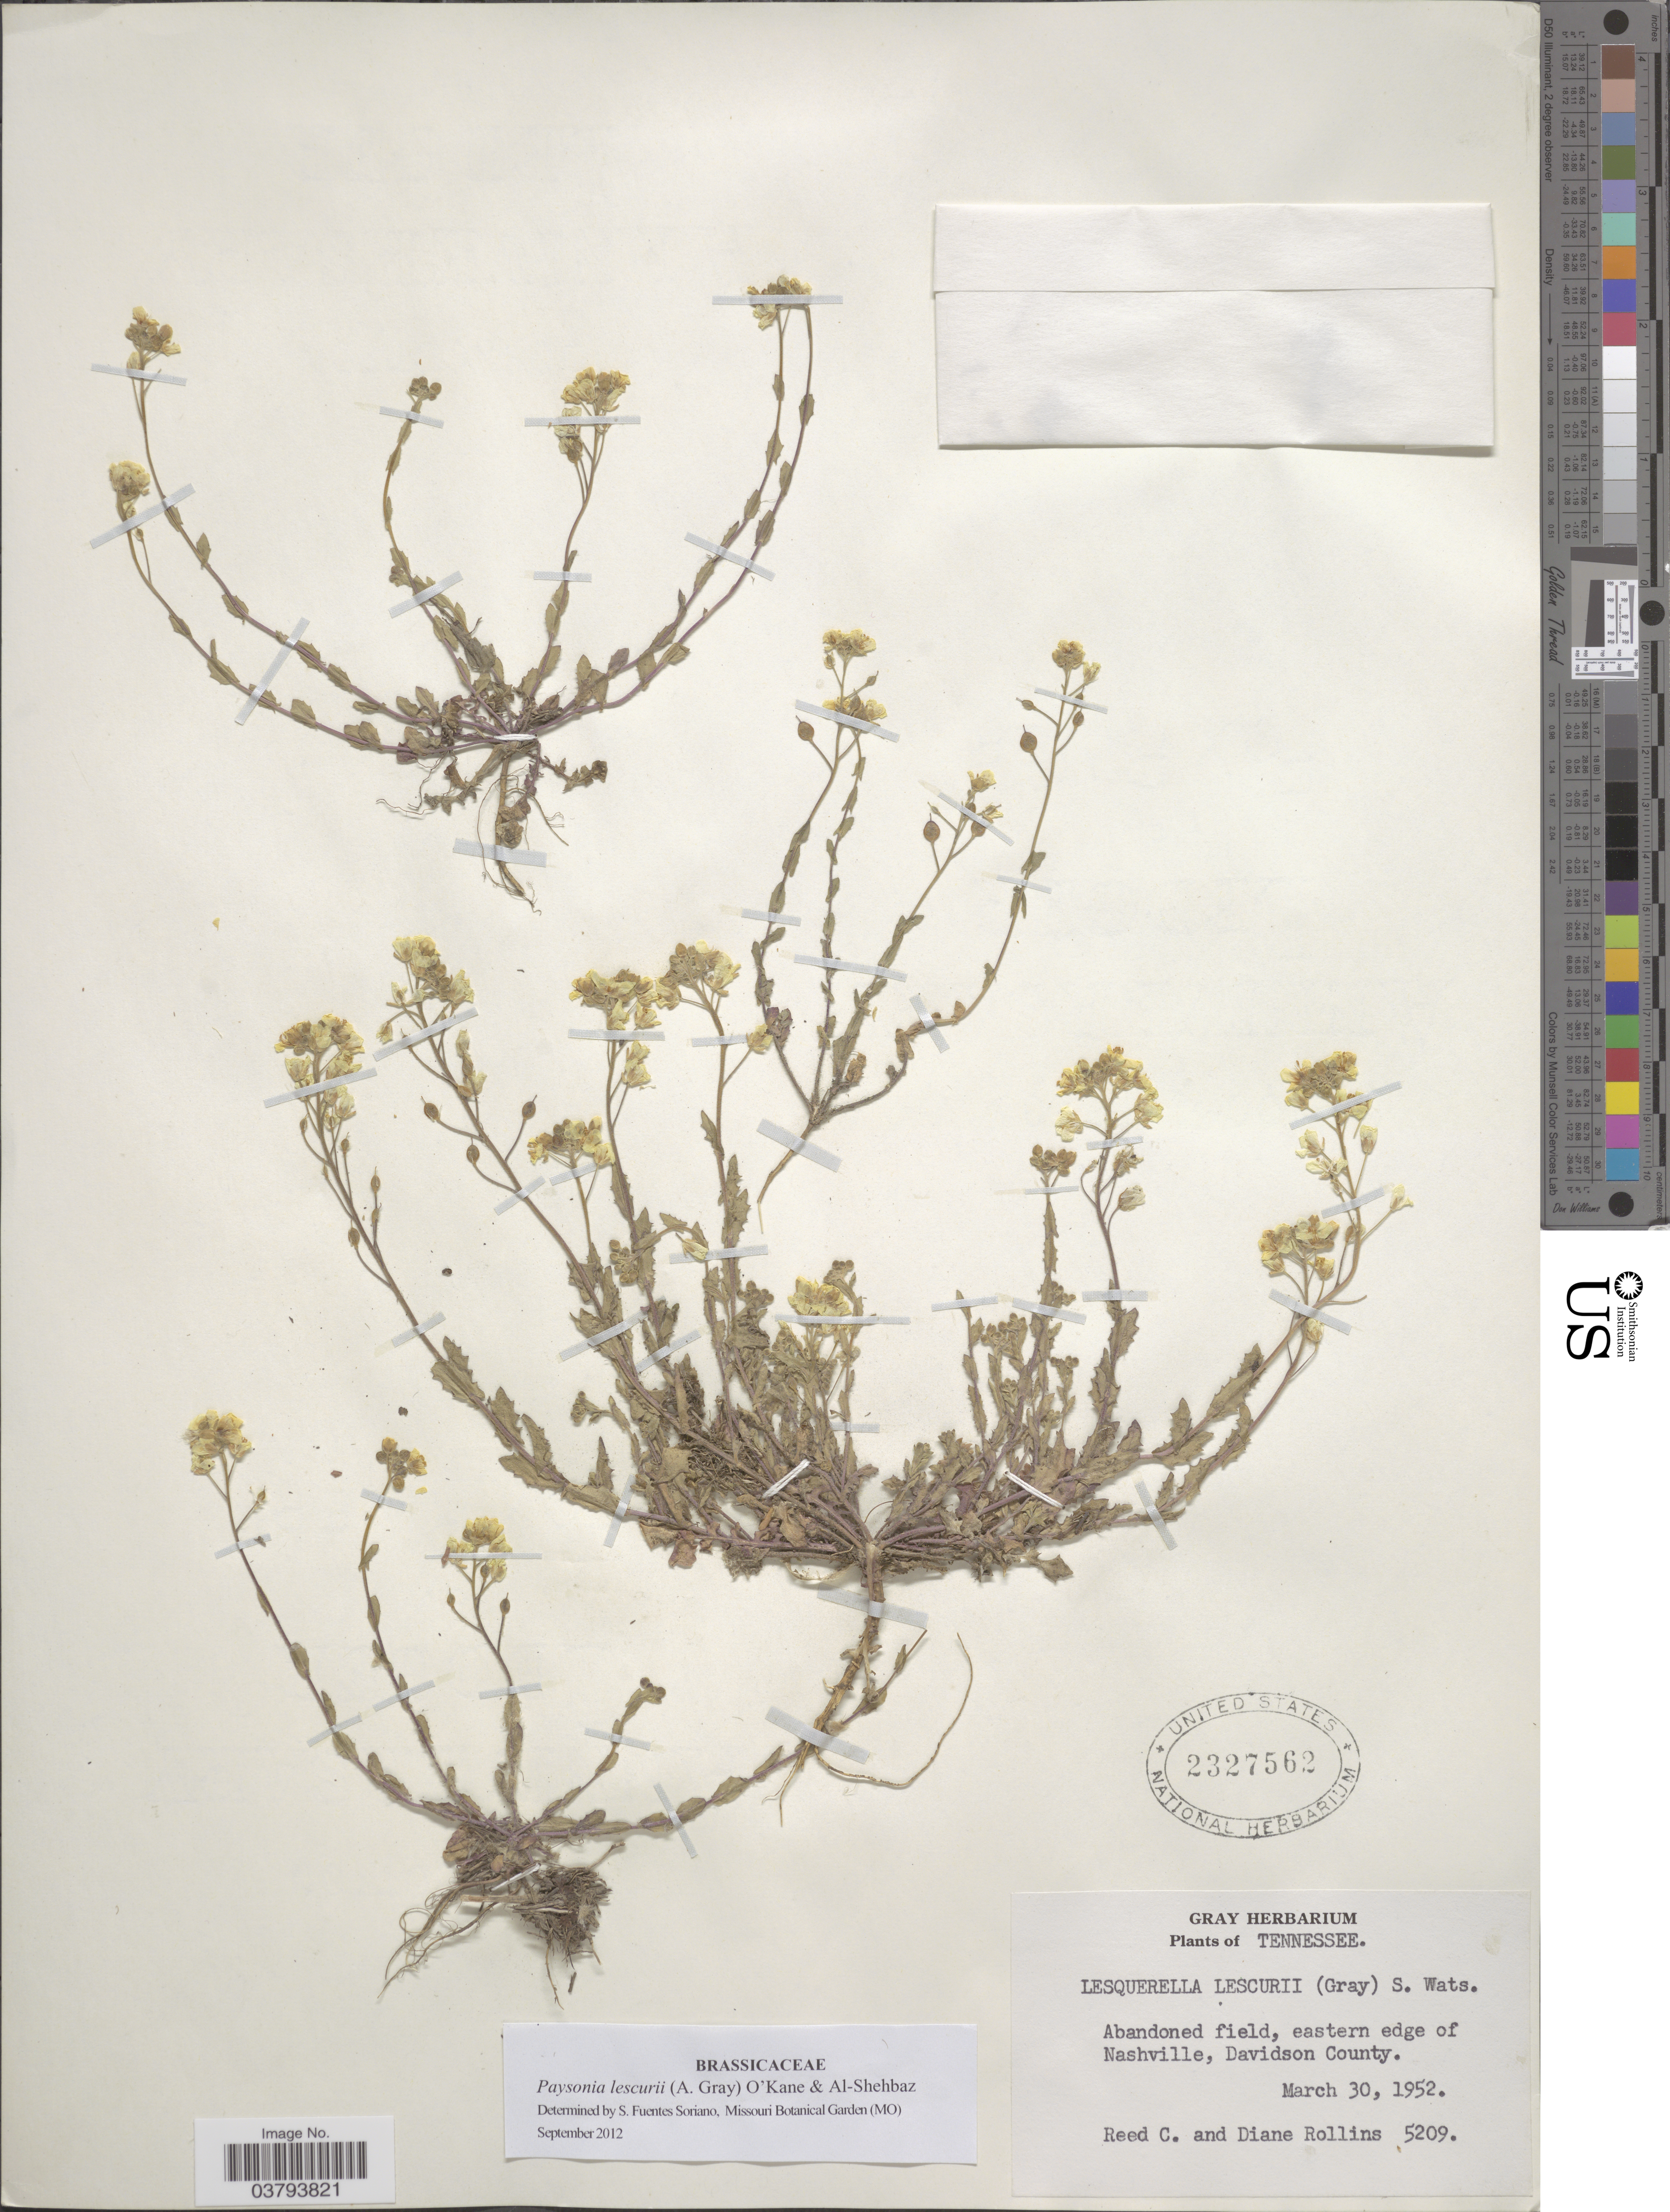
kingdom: Plantae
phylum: Tracheophyta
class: Magnoliopsida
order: Brassicales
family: Brassicaceae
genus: Lesquerella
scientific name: Lesquerella lescurii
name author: (A. Gray) S. Watson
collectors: R. C. Rollins & D. Rollins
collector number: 5209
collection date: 1952-03-30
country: United States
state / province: Tennessee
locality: Eastern edge of Nashville, Davidson County.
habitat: abandoned field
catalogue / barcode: US 2327562